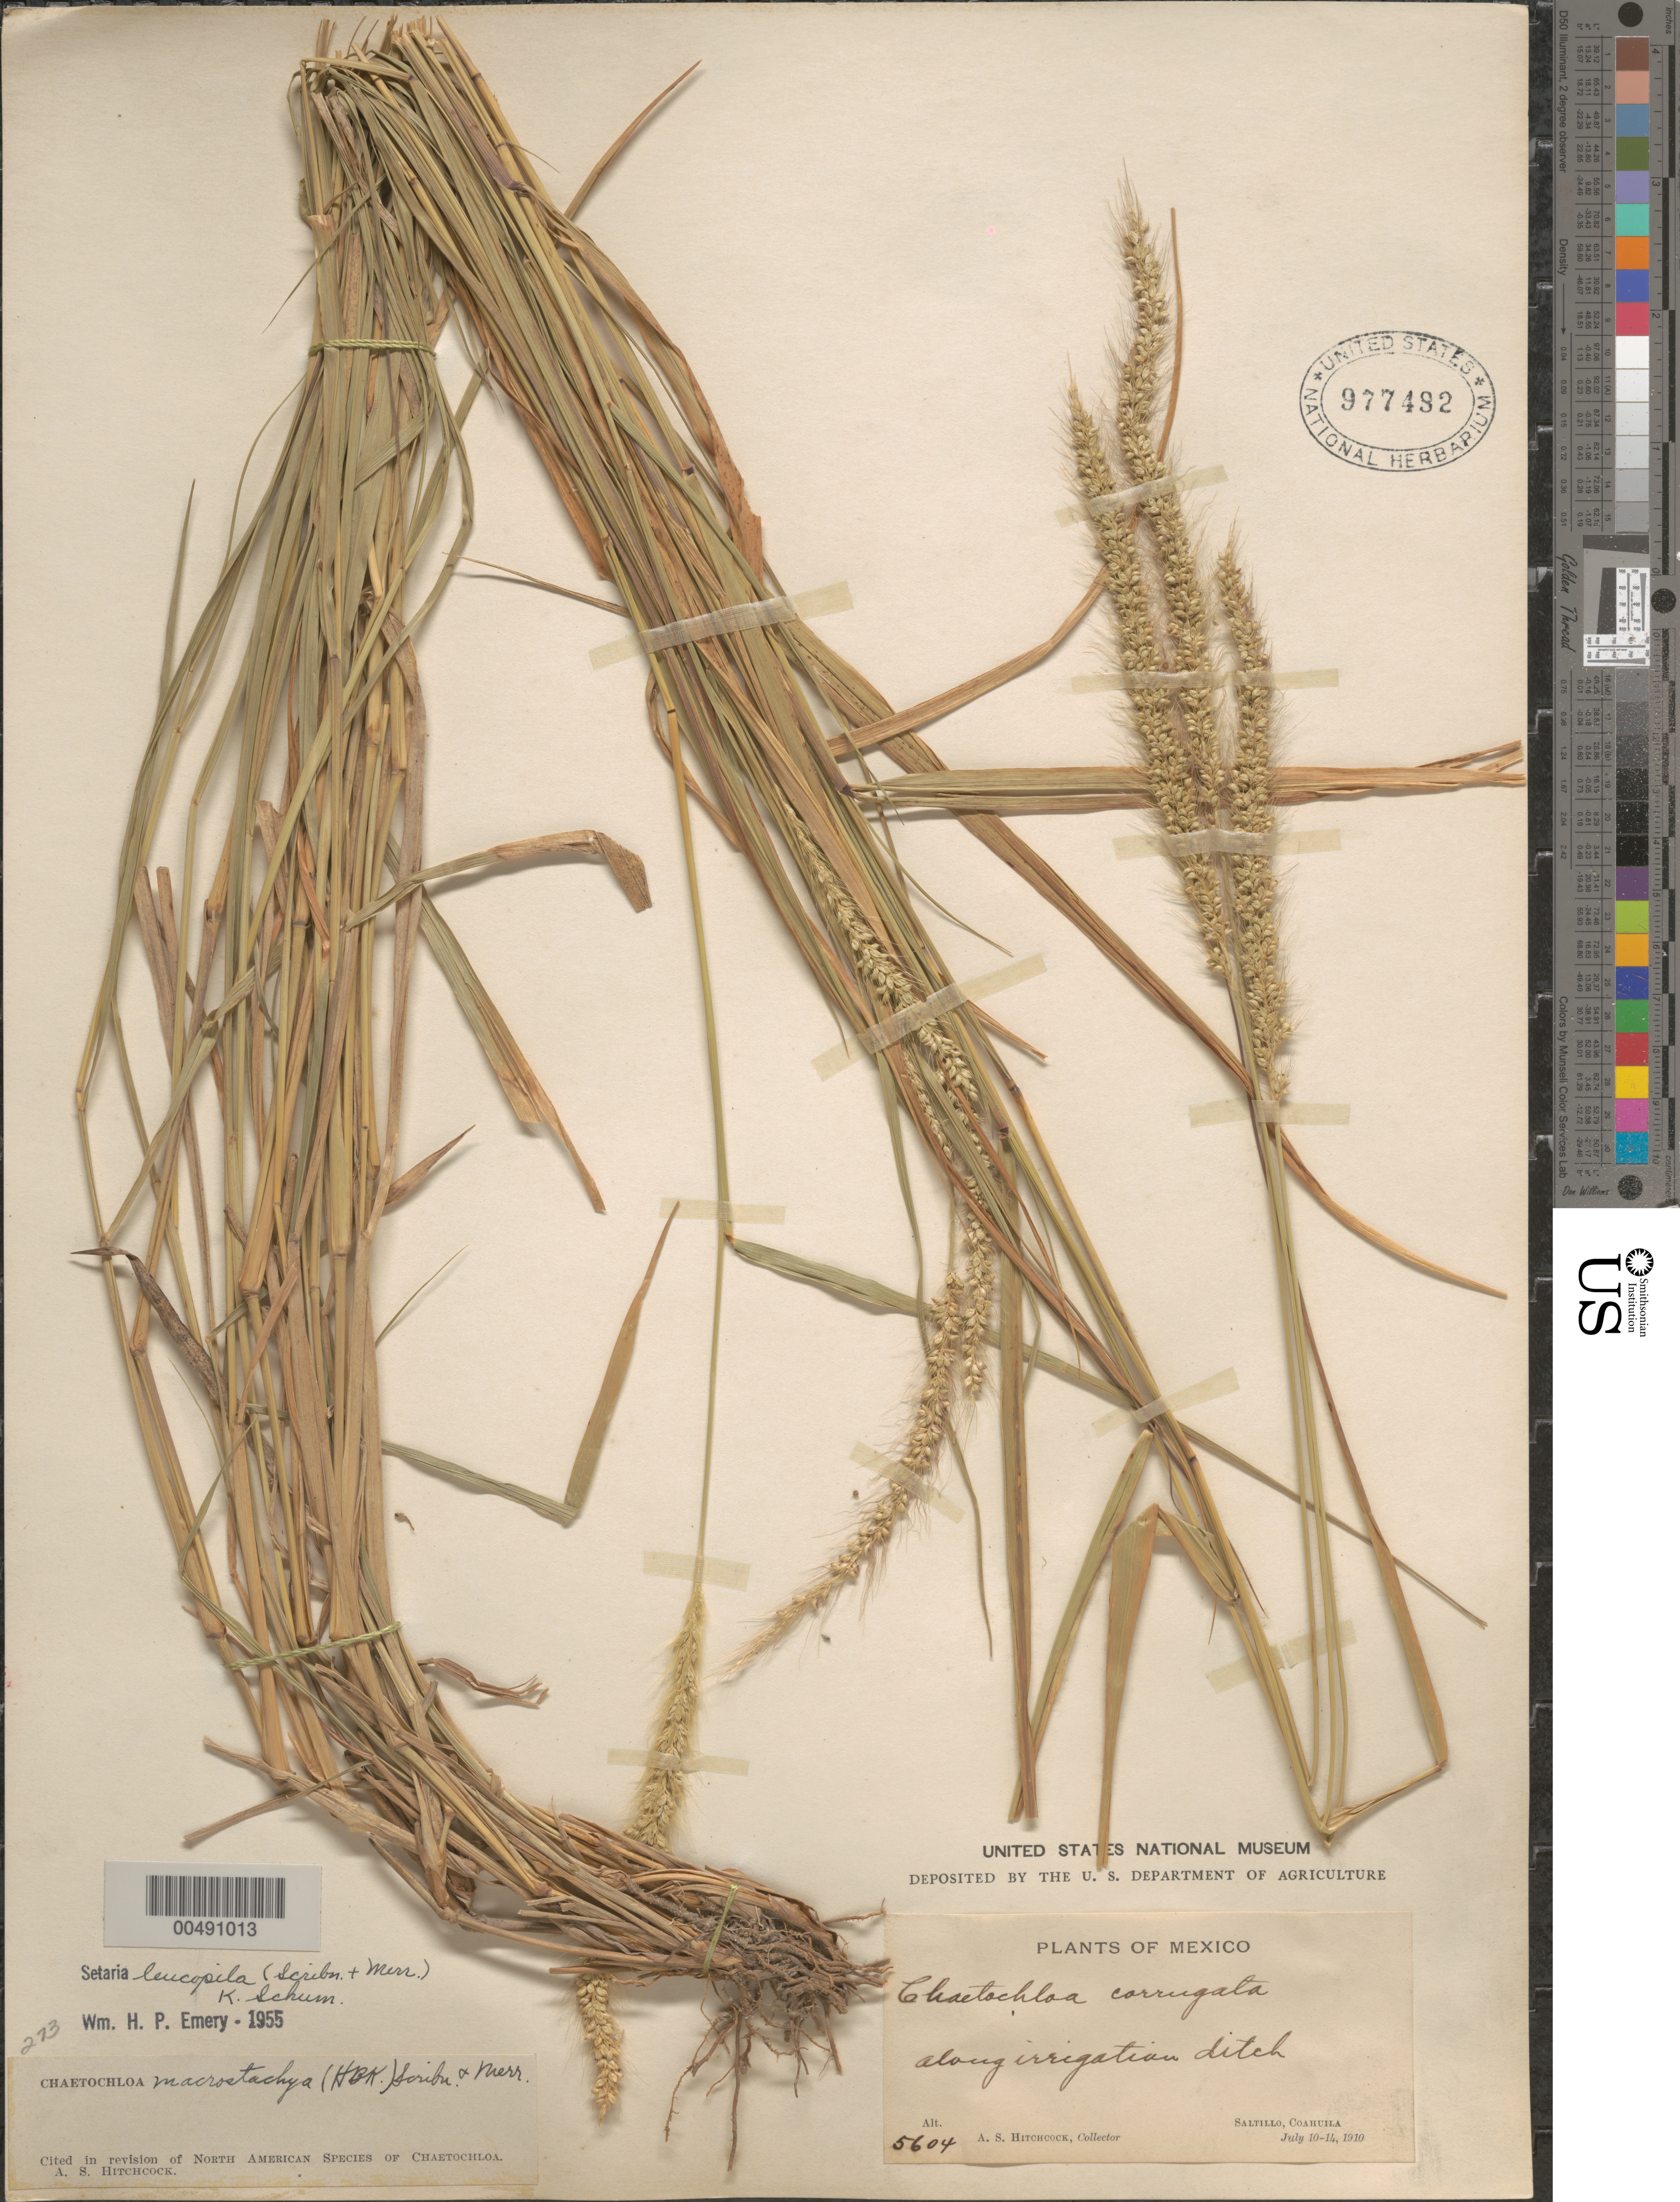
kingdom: Plantae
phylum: Tracheophyta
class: Liliopsida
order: Poales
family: Poaceae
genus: Setaria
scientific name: Setaria leucopila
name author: (Scribn. & Merr.) K. Schum.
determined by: Emery, W. H. P.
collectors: A. S. Hitchcock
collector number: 5604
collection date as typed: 10 Jul 1910 to 14 Jul 1910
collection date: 1910-07-10/1910-07-14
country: Mexico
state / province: Coahuila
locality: Saltillo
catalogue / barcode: US 977482